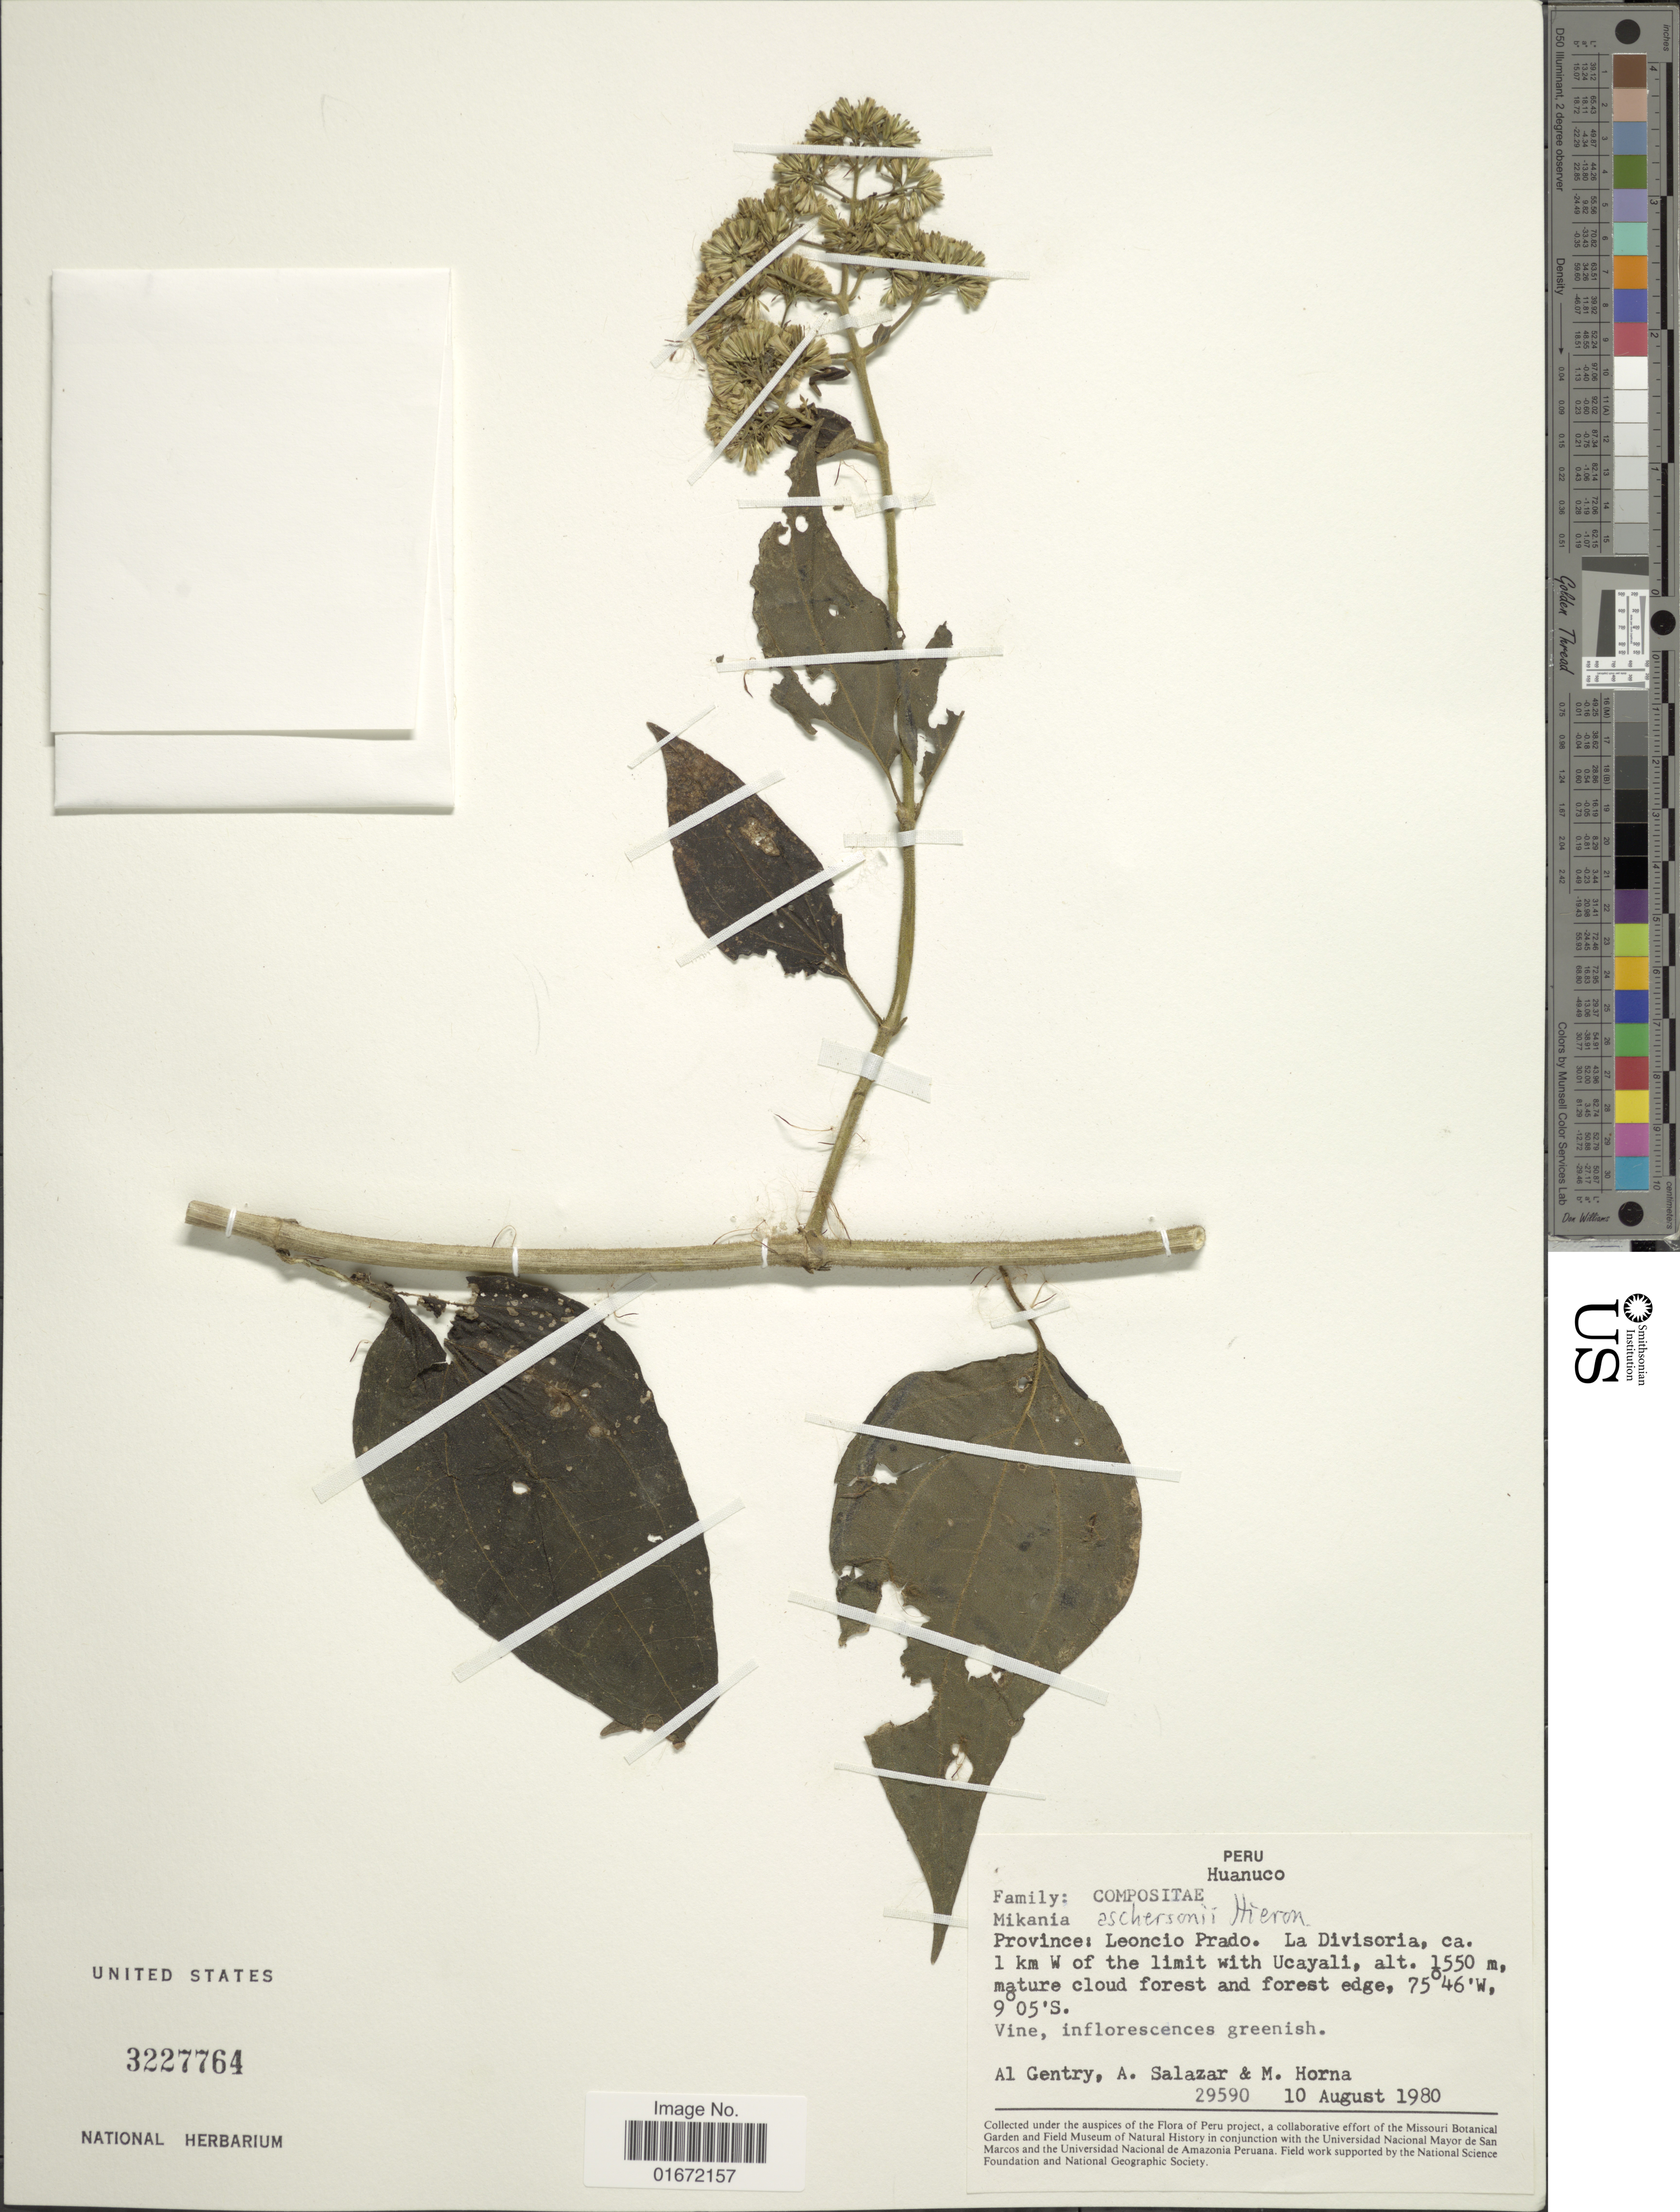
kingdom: Plantae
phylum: Tracheophyta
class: Magnoliopsida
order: Asterales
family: Asteraceae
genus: Mikania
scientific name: Mikania aschersonii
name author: Hieron.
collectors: A. H. Gentry, A. Salazar & M. Horna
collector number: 29590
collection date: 1980-08-10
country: Peru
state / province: Huánuco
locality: Province: Leoncio Prado. La Divisoria, ca. 1 km W of the limit with Ucayali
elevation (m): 1550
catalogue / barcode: US 3227764